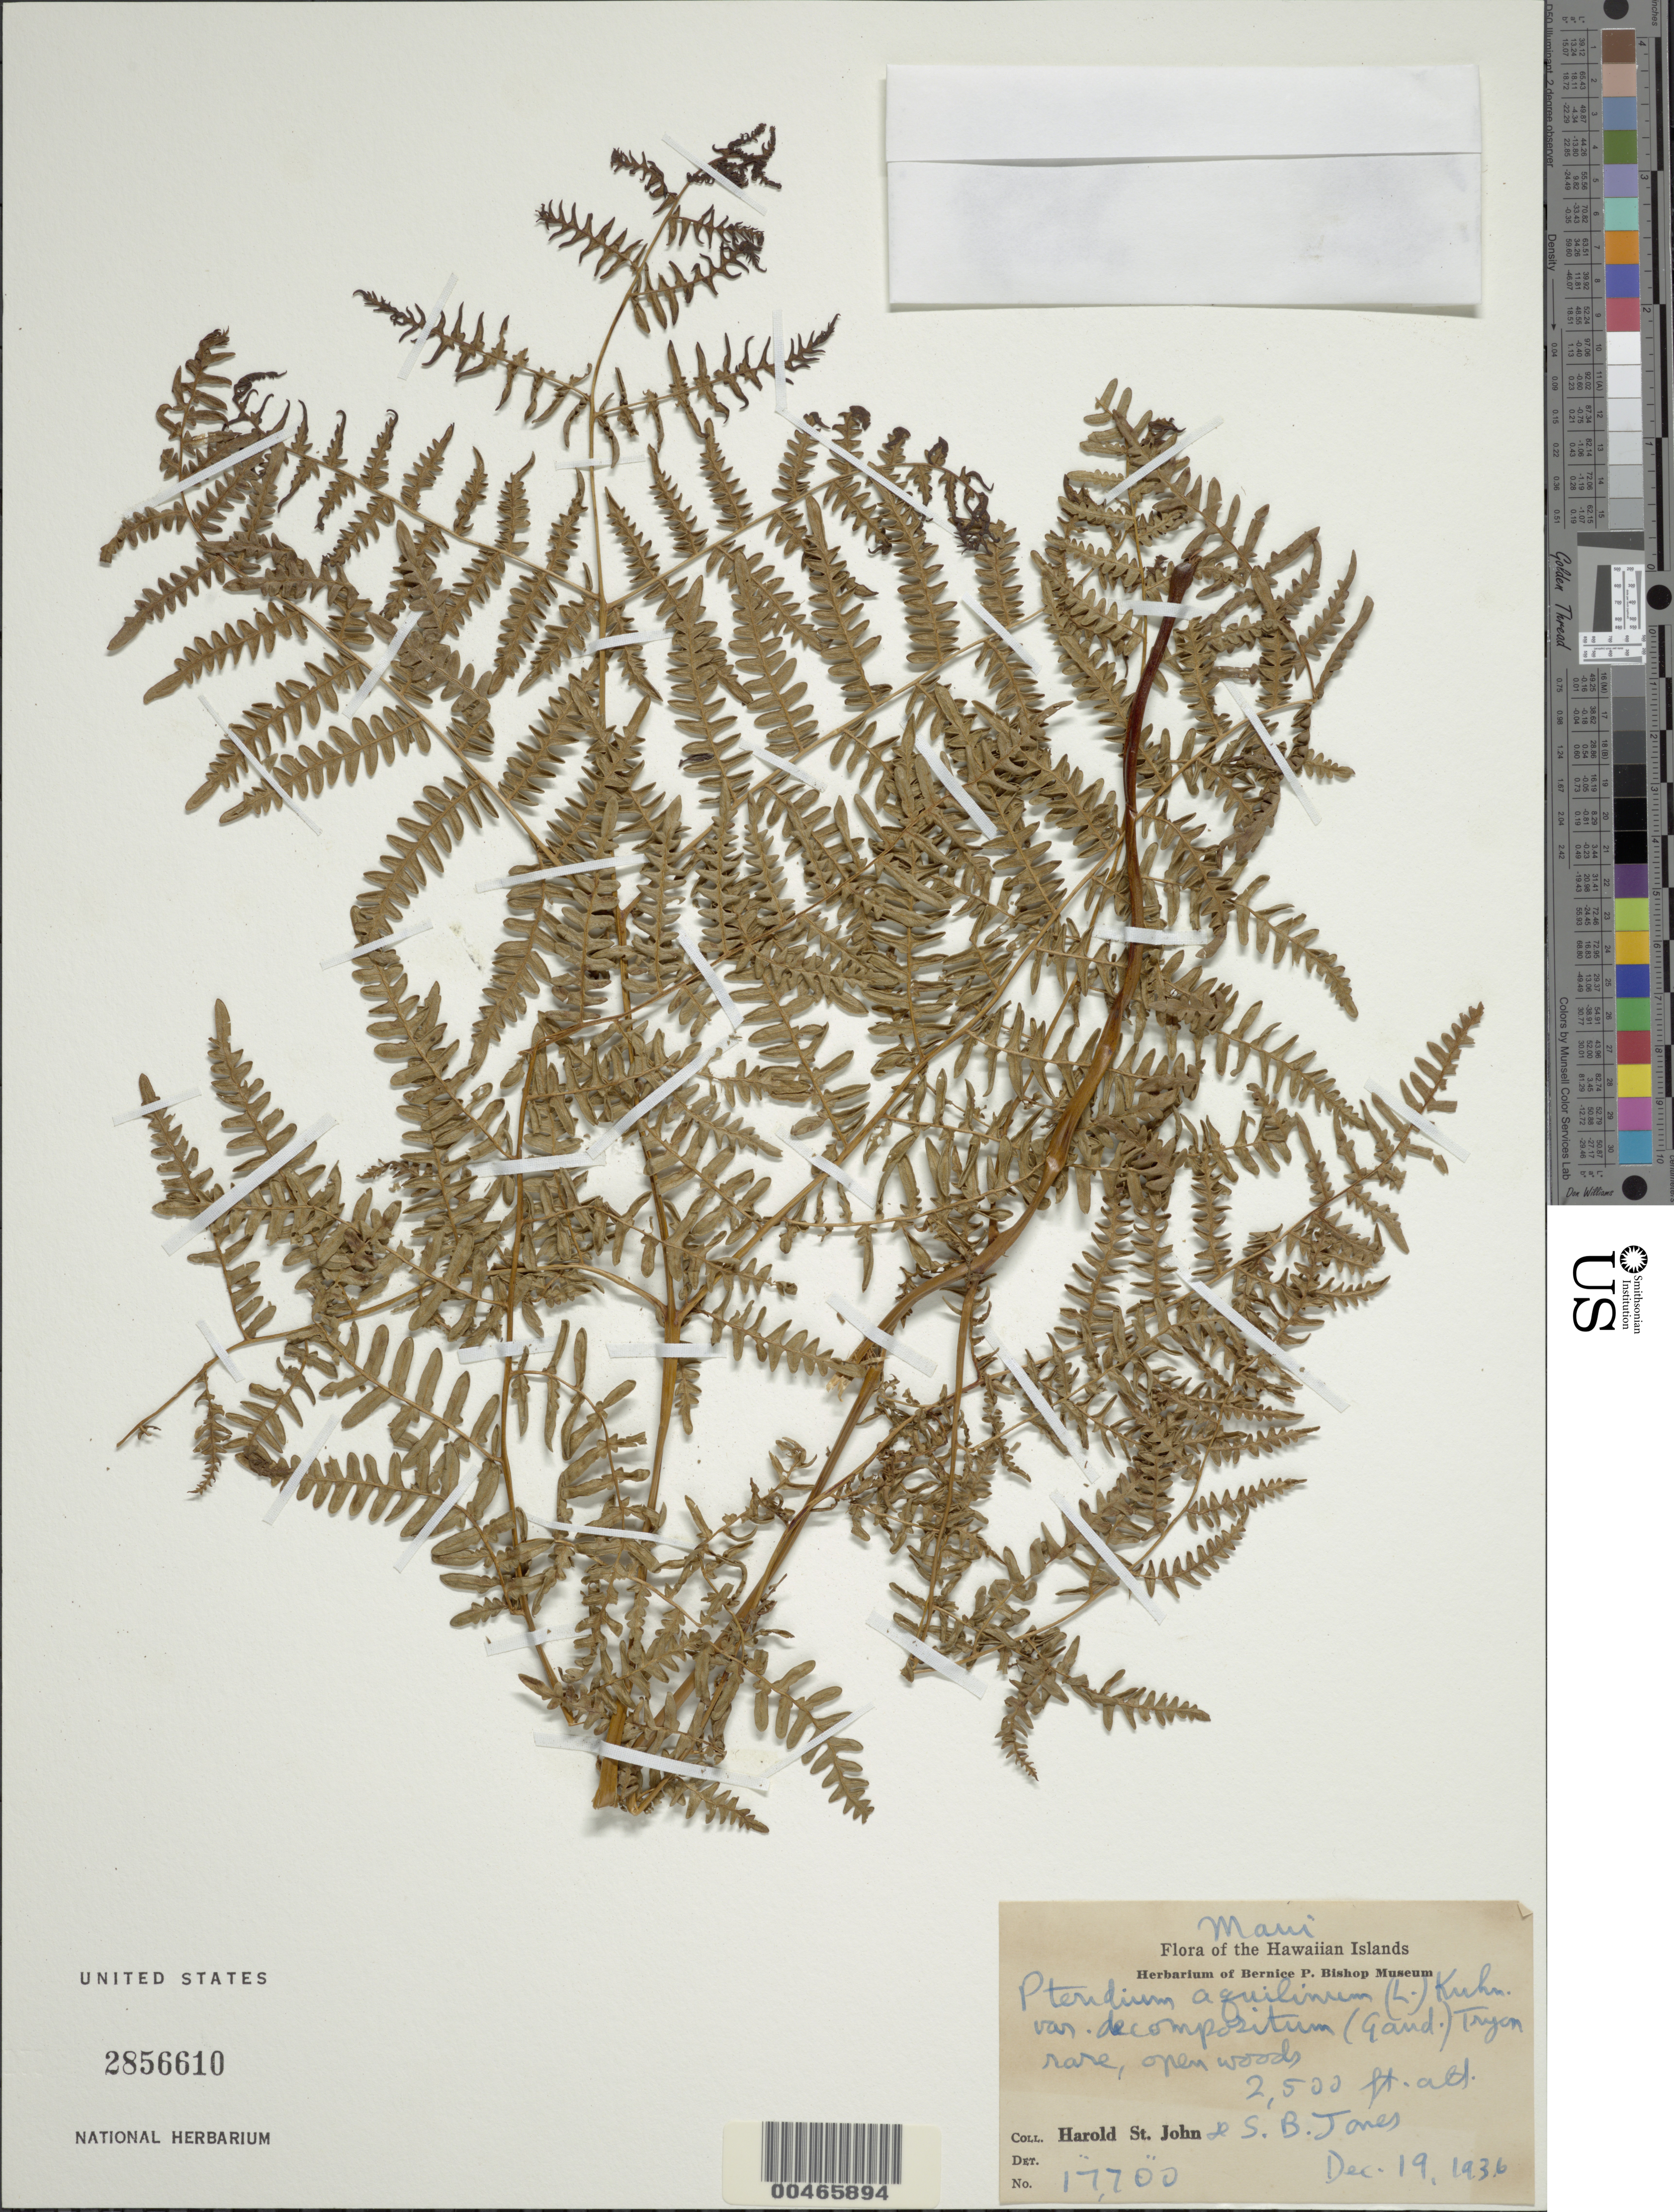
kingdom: Plantae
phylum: Tracheophyta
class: Polypodiopsida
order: Polypodiales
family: Dennstaedtiaceae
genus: Pteridium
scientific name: Pteridium aquilinum subsp. decompositum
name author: (Gaudich.) Lamoureux & J.A. Thomson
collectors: H. St. John & S. B. Jones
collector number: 17700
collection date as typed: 19 Dec 1931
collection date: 1931-12-19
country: United States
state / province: Hawaii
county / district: Maui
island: Maui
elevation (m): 762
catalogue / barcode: US 2856610